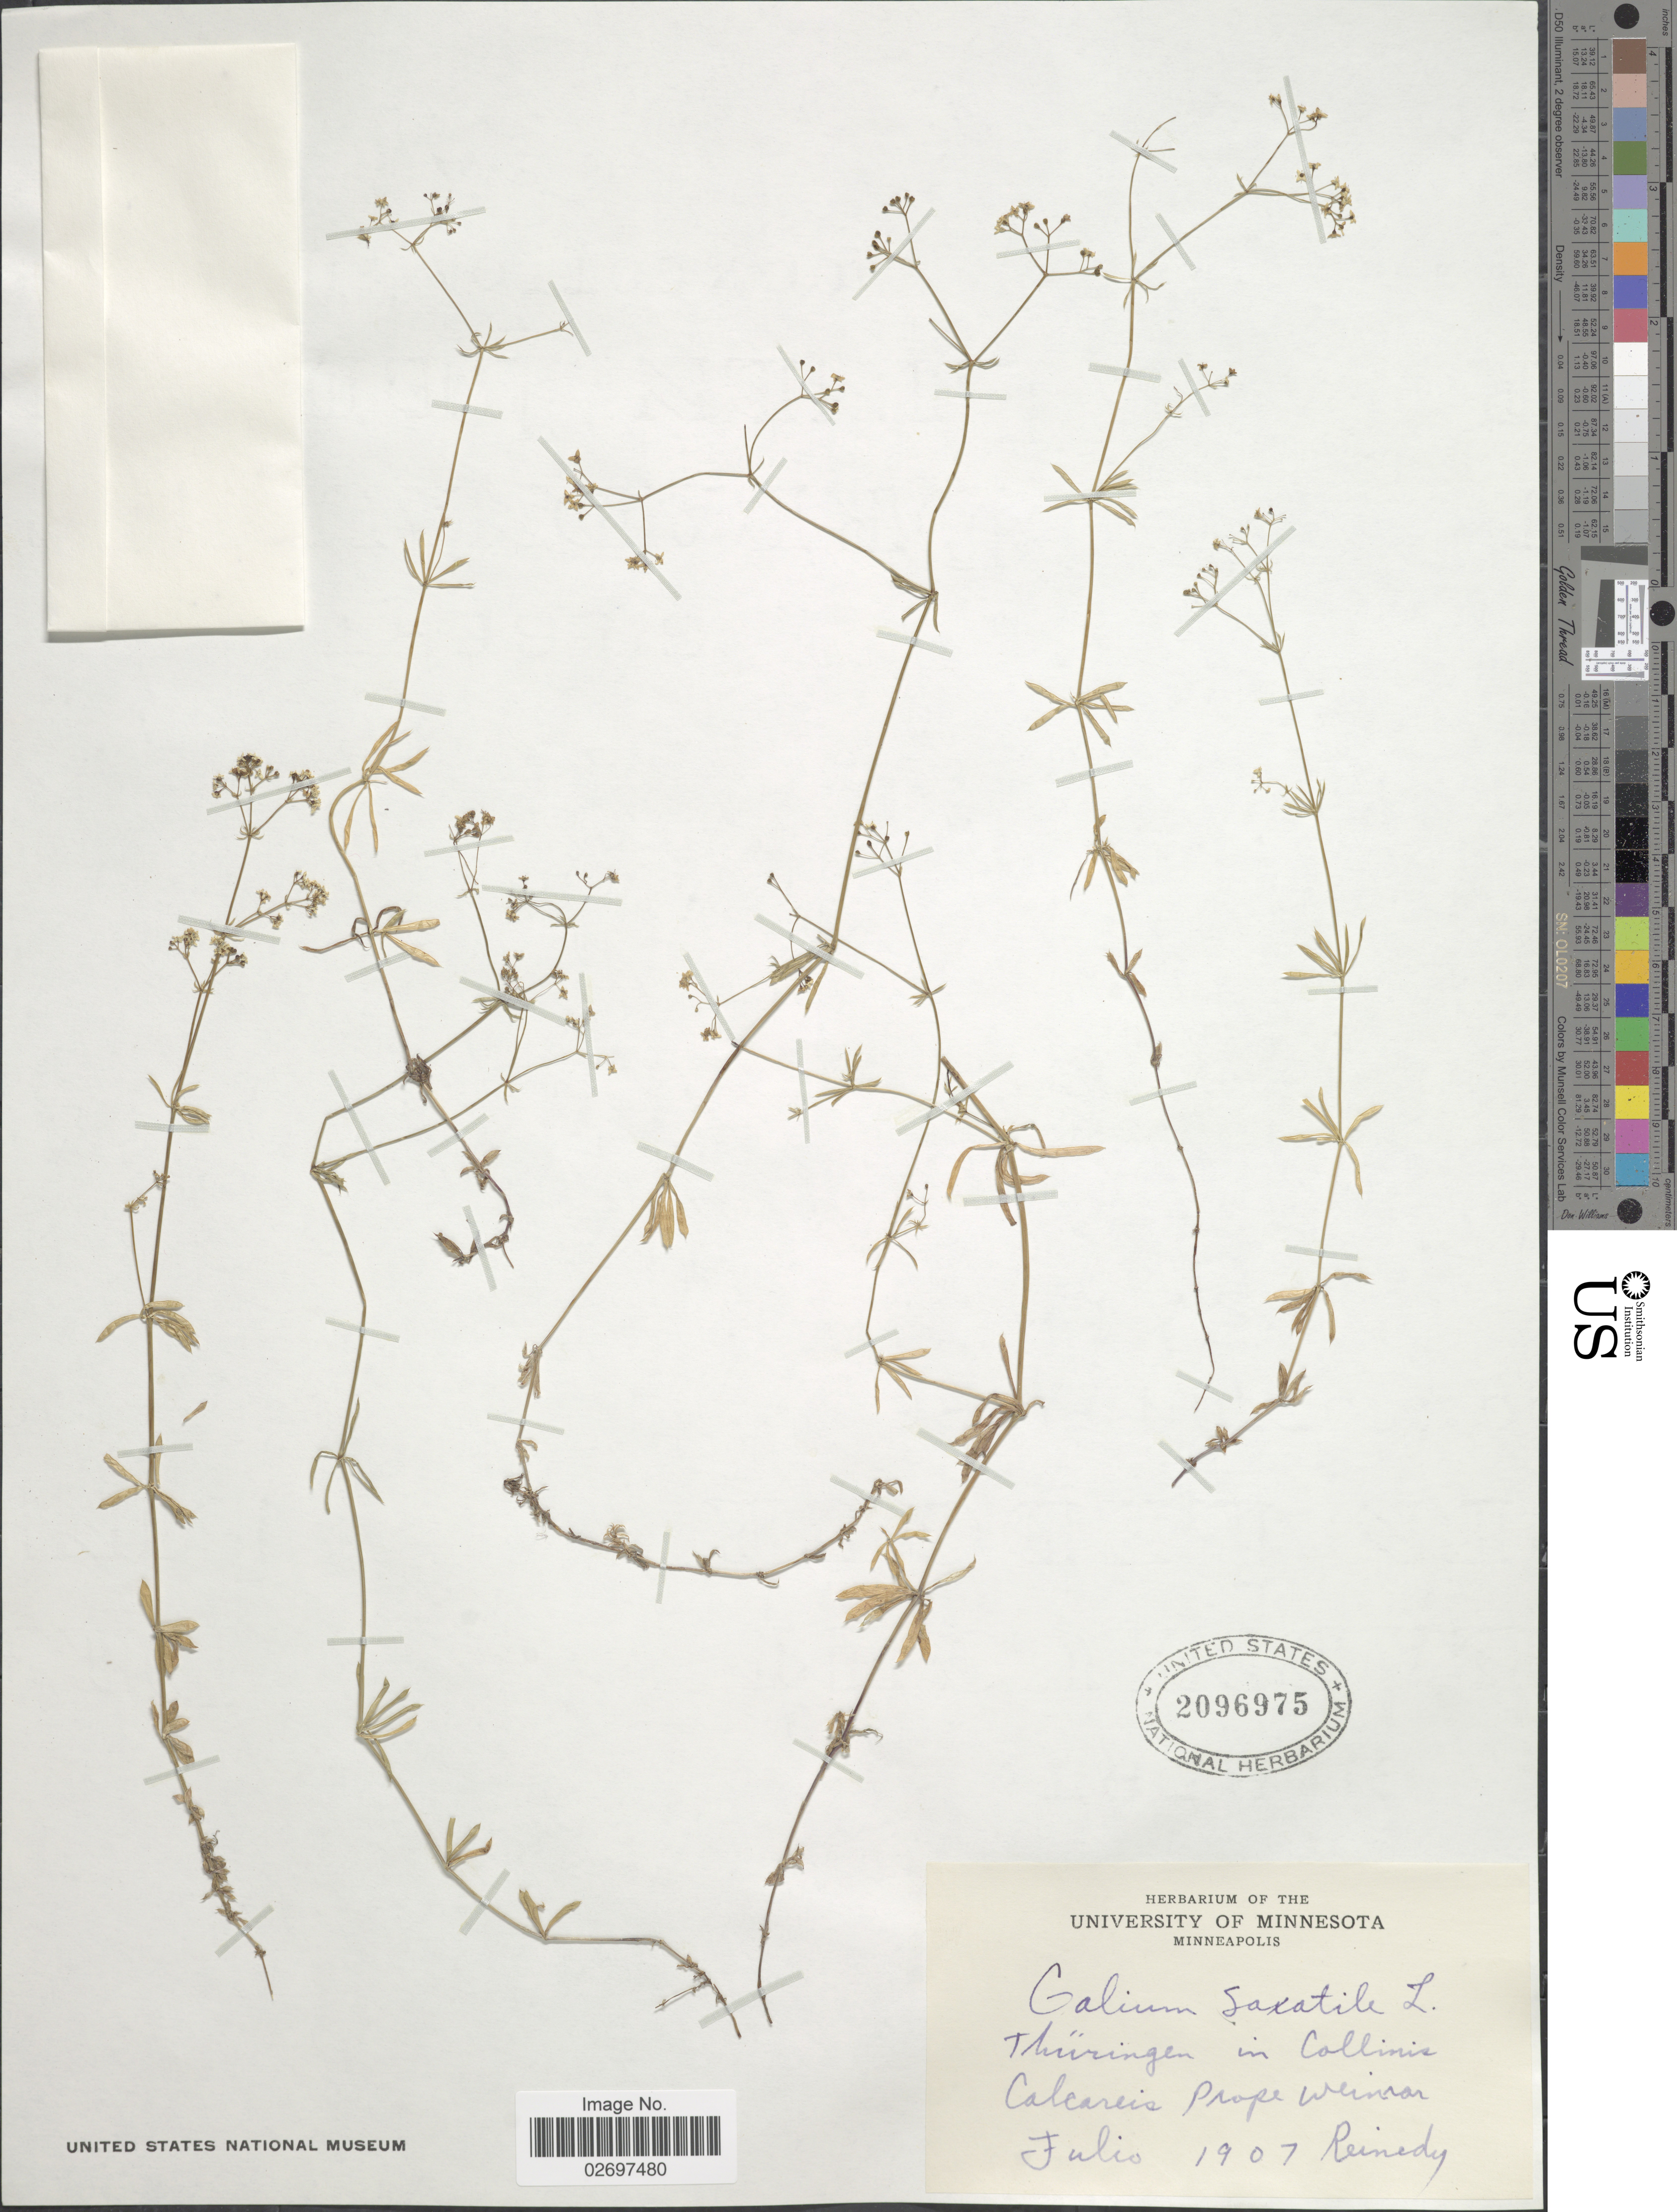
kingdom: Plantae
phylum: Tracheophyta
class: Magnoliopsida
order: Gentianales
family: Rubiaceae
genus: Galium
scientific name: Galium saxatile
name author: L.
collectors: Reinedy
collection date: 1907-07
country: Germany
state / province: Hesse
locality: In Collinis Calcareis prope Weimar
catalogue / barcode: US 2096975